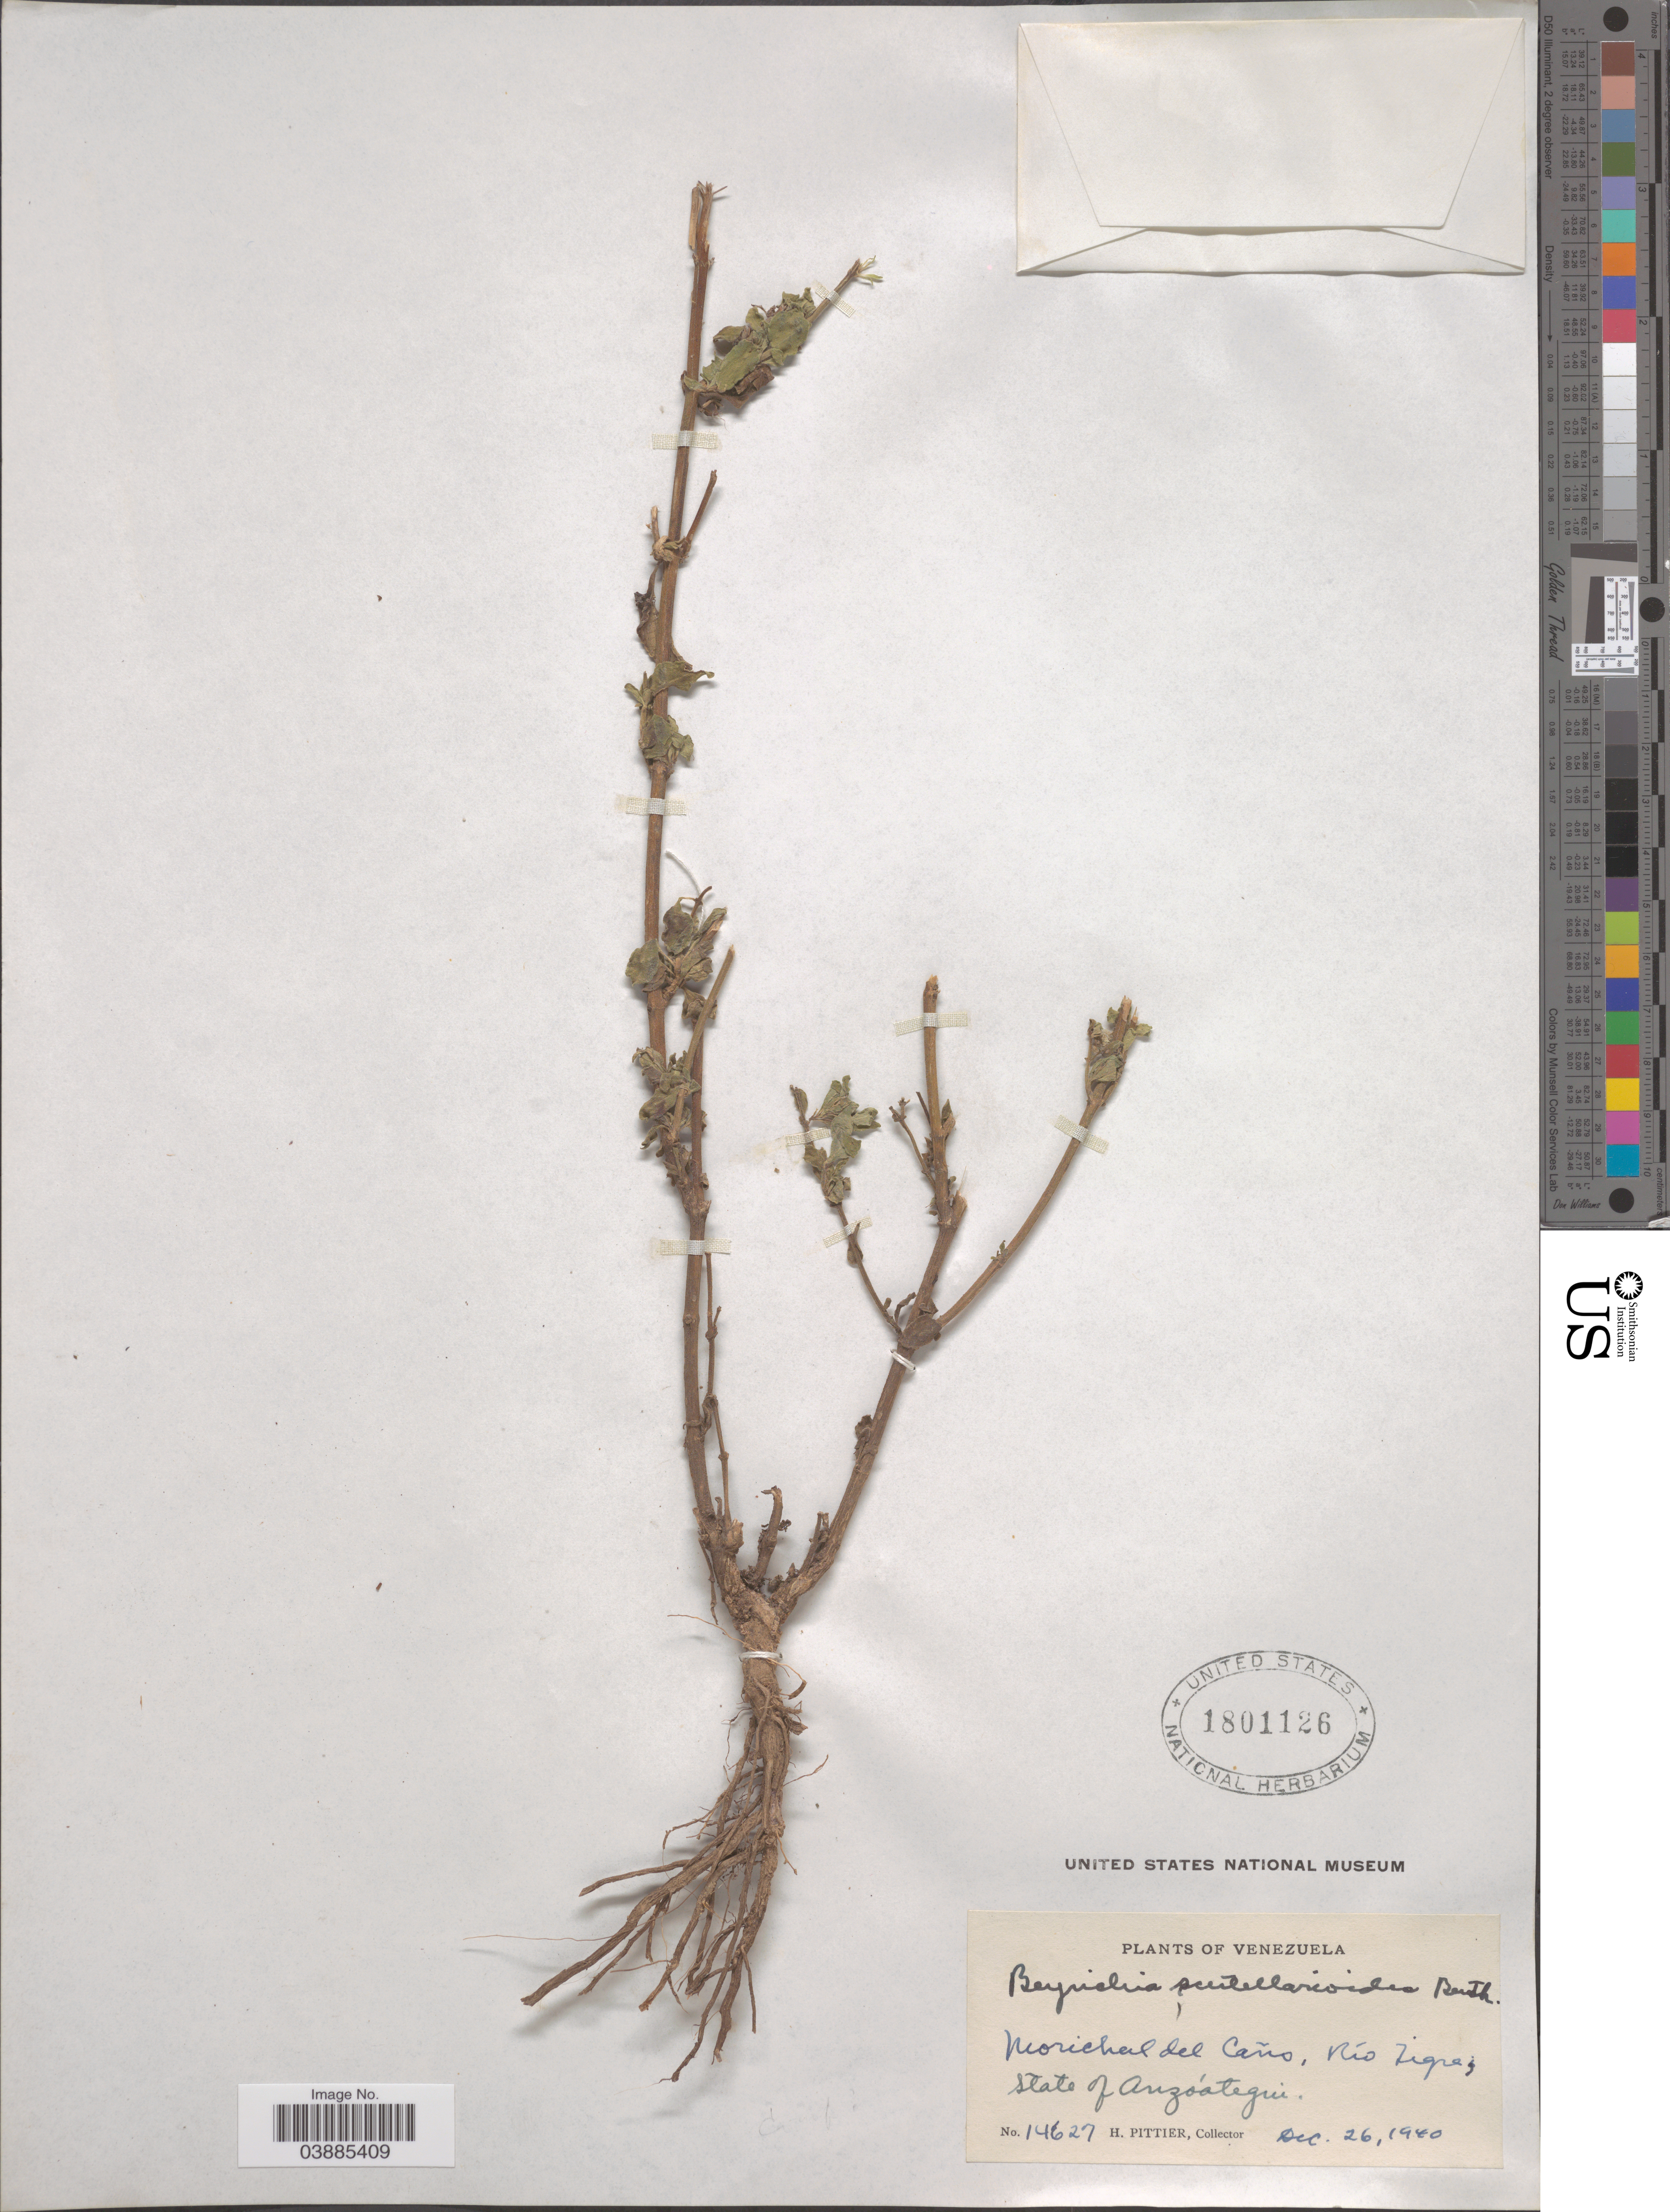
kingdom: Plantae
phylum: Tracheophyta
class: Magnoliopsida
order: Lamiales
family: Plantaginaceae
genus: Matourea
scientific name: Matourea scutellarioides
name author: (Benth.) Colletta & V.C. Souza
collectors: H. F. Pittier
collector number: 14627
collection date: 1940-12-26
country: Venezuela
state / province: Anzoategui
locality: Morichal del Caño, Río Tigre.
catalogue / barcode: US 1801126